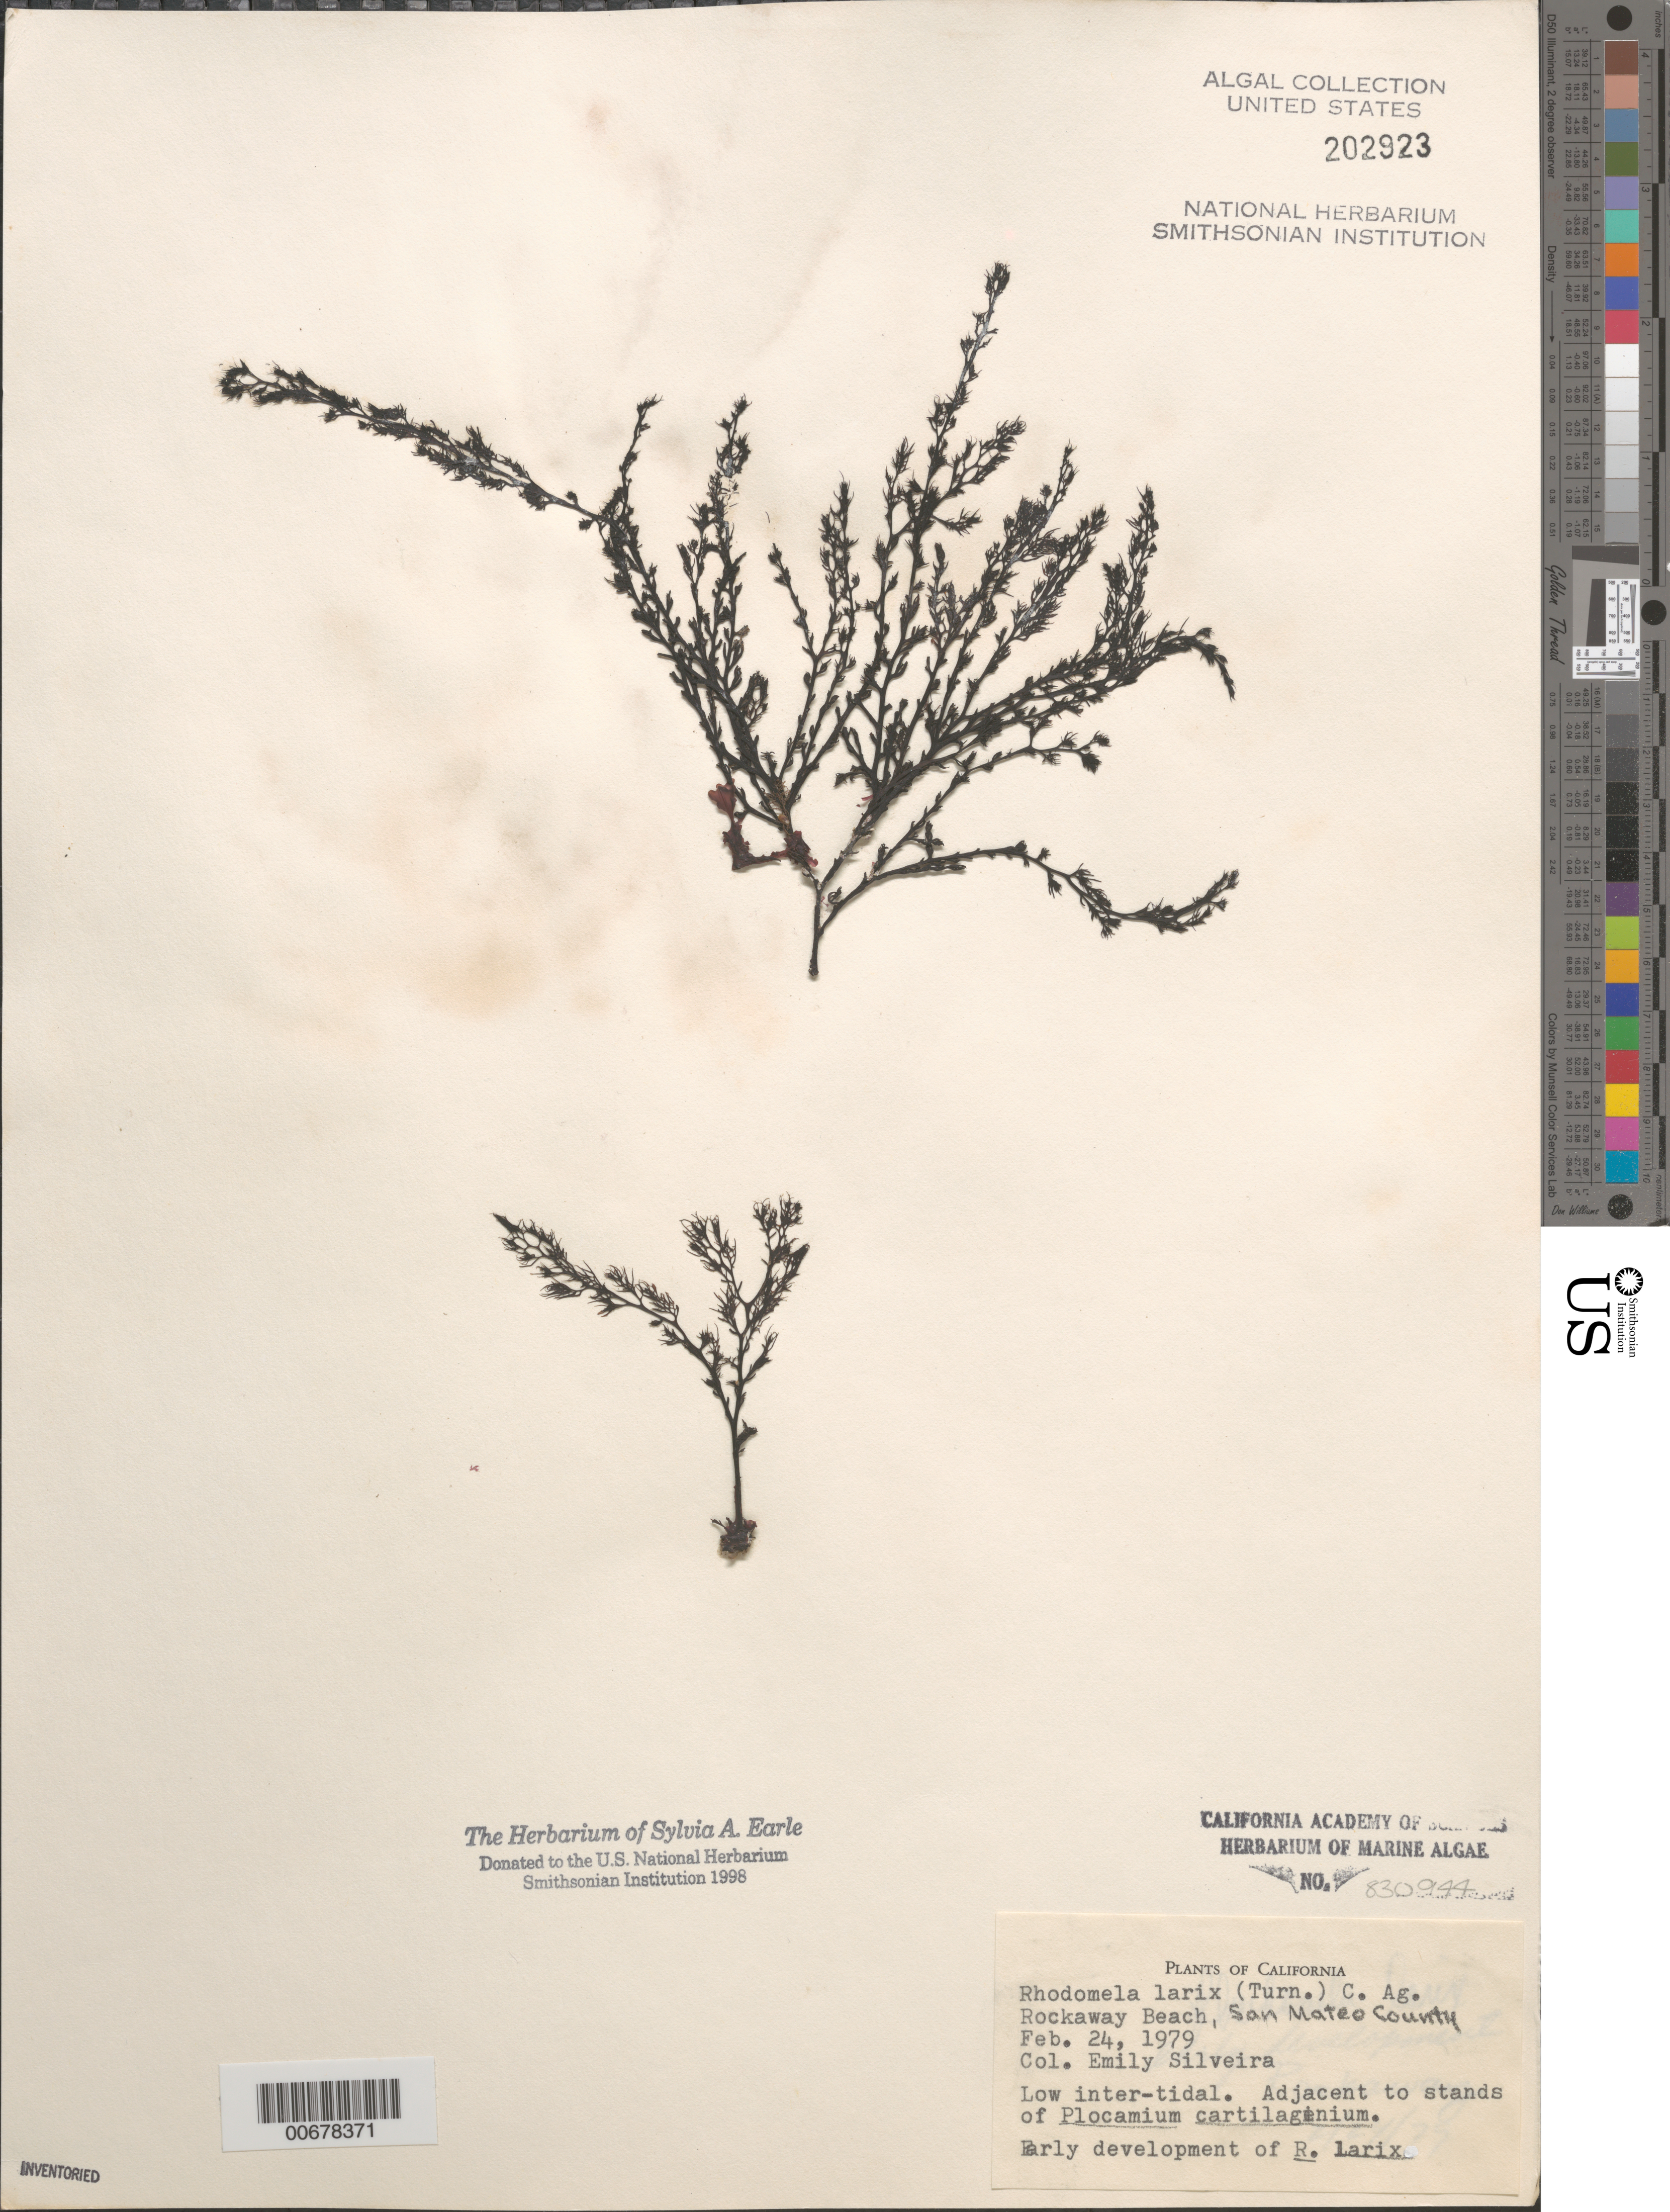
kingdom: Plantae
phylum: Rhodophyta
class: Florideophyceae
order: Ceramiales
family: Rhodomelaceae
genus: Neorhodomela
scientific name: Neorhodomela larix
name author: (Turner) Masuda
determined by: Algae name updating Project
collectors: E. A. Silveira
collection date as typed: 24 Feb 1979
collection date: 1979-02-24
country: United States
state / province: California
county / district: San Mateo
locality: Rockaway Beach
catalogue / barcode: US 202923